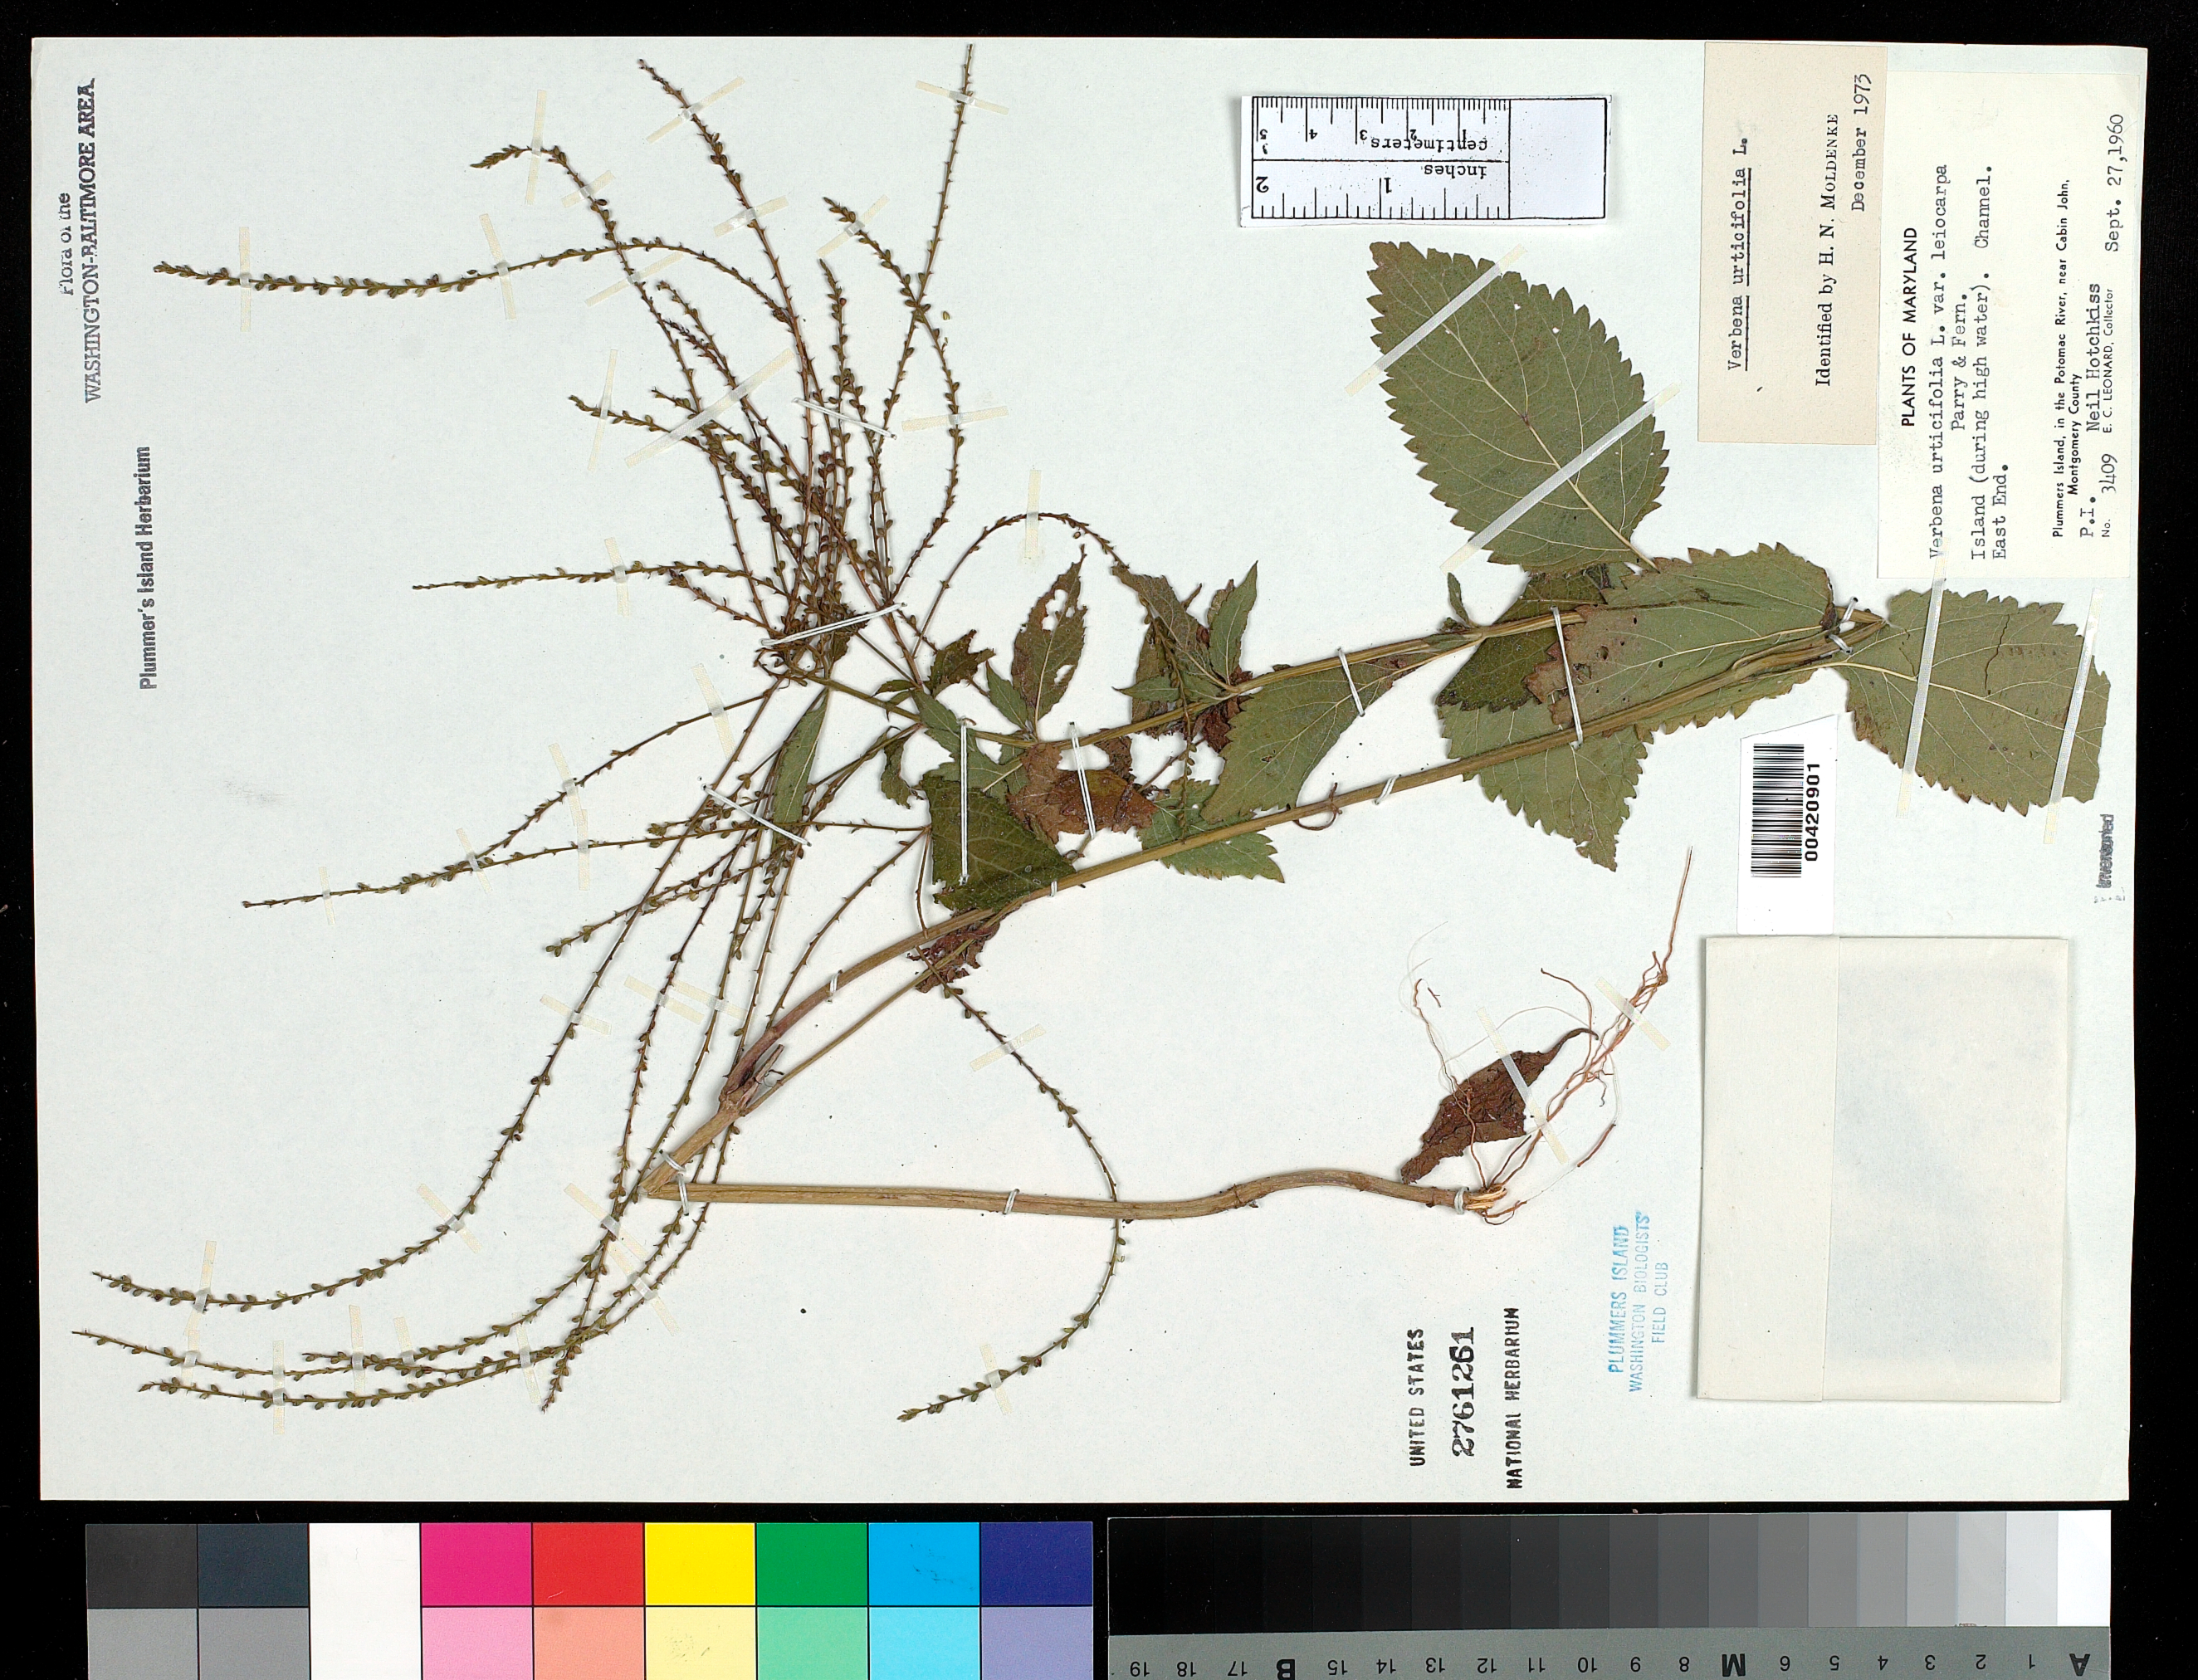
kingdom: Plantae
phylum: Tracheophyta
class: Magnoliopsida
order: Lamiales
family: Verbenaceae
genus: Verbena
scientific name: Verbena urticifolia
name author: L.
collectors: E. C. Leonard & N. Hotchkiss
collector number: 3409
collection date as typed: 27 Sep 1960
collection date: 1960-09-27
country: United States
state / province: Maryland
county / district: Montgomery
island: Plummers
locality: Plummer's Island; Channel, east end C. & O. Canal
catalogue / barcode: US 2761261